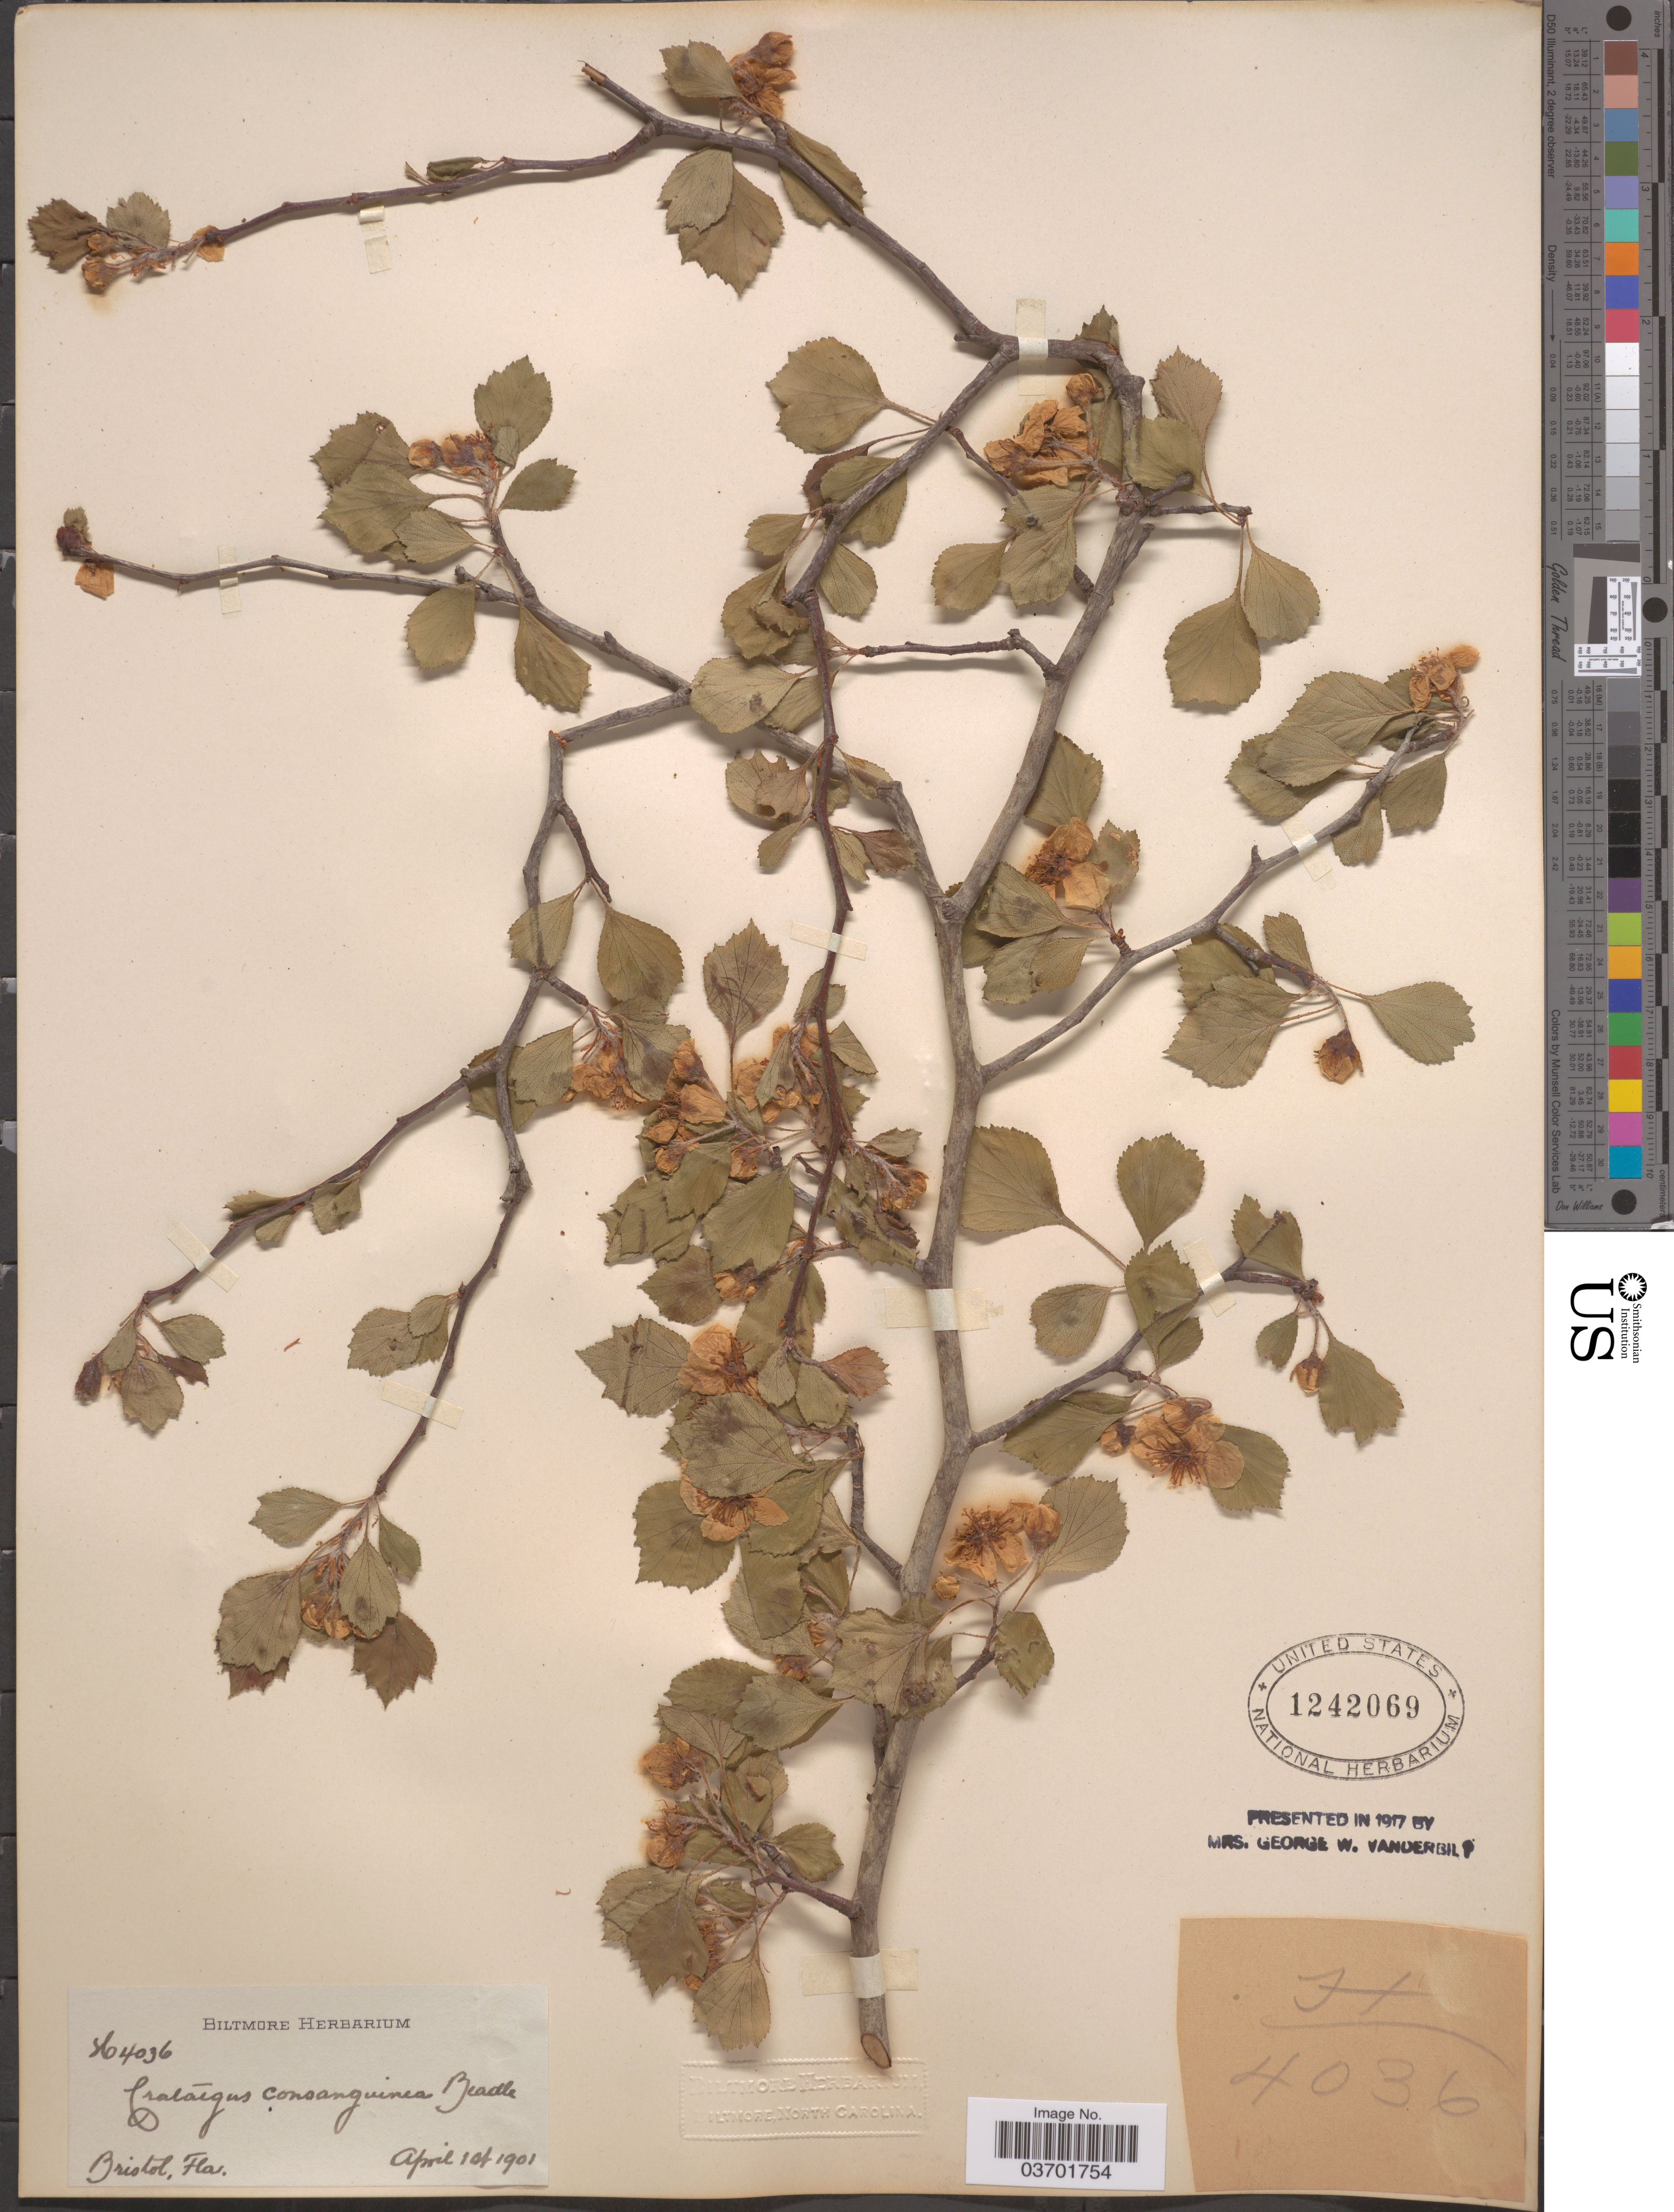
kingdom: Plantae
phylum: Tracheophyta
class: Magnoliopsida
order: Rosales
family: Rosaceae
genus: Crataegus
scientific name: Crataegus segnis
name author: Beadle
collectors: ex herb. Biltmore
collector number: H4036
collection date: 1901-04-01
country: United States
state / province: Florida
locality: Bristol.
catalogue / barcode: US 1242069